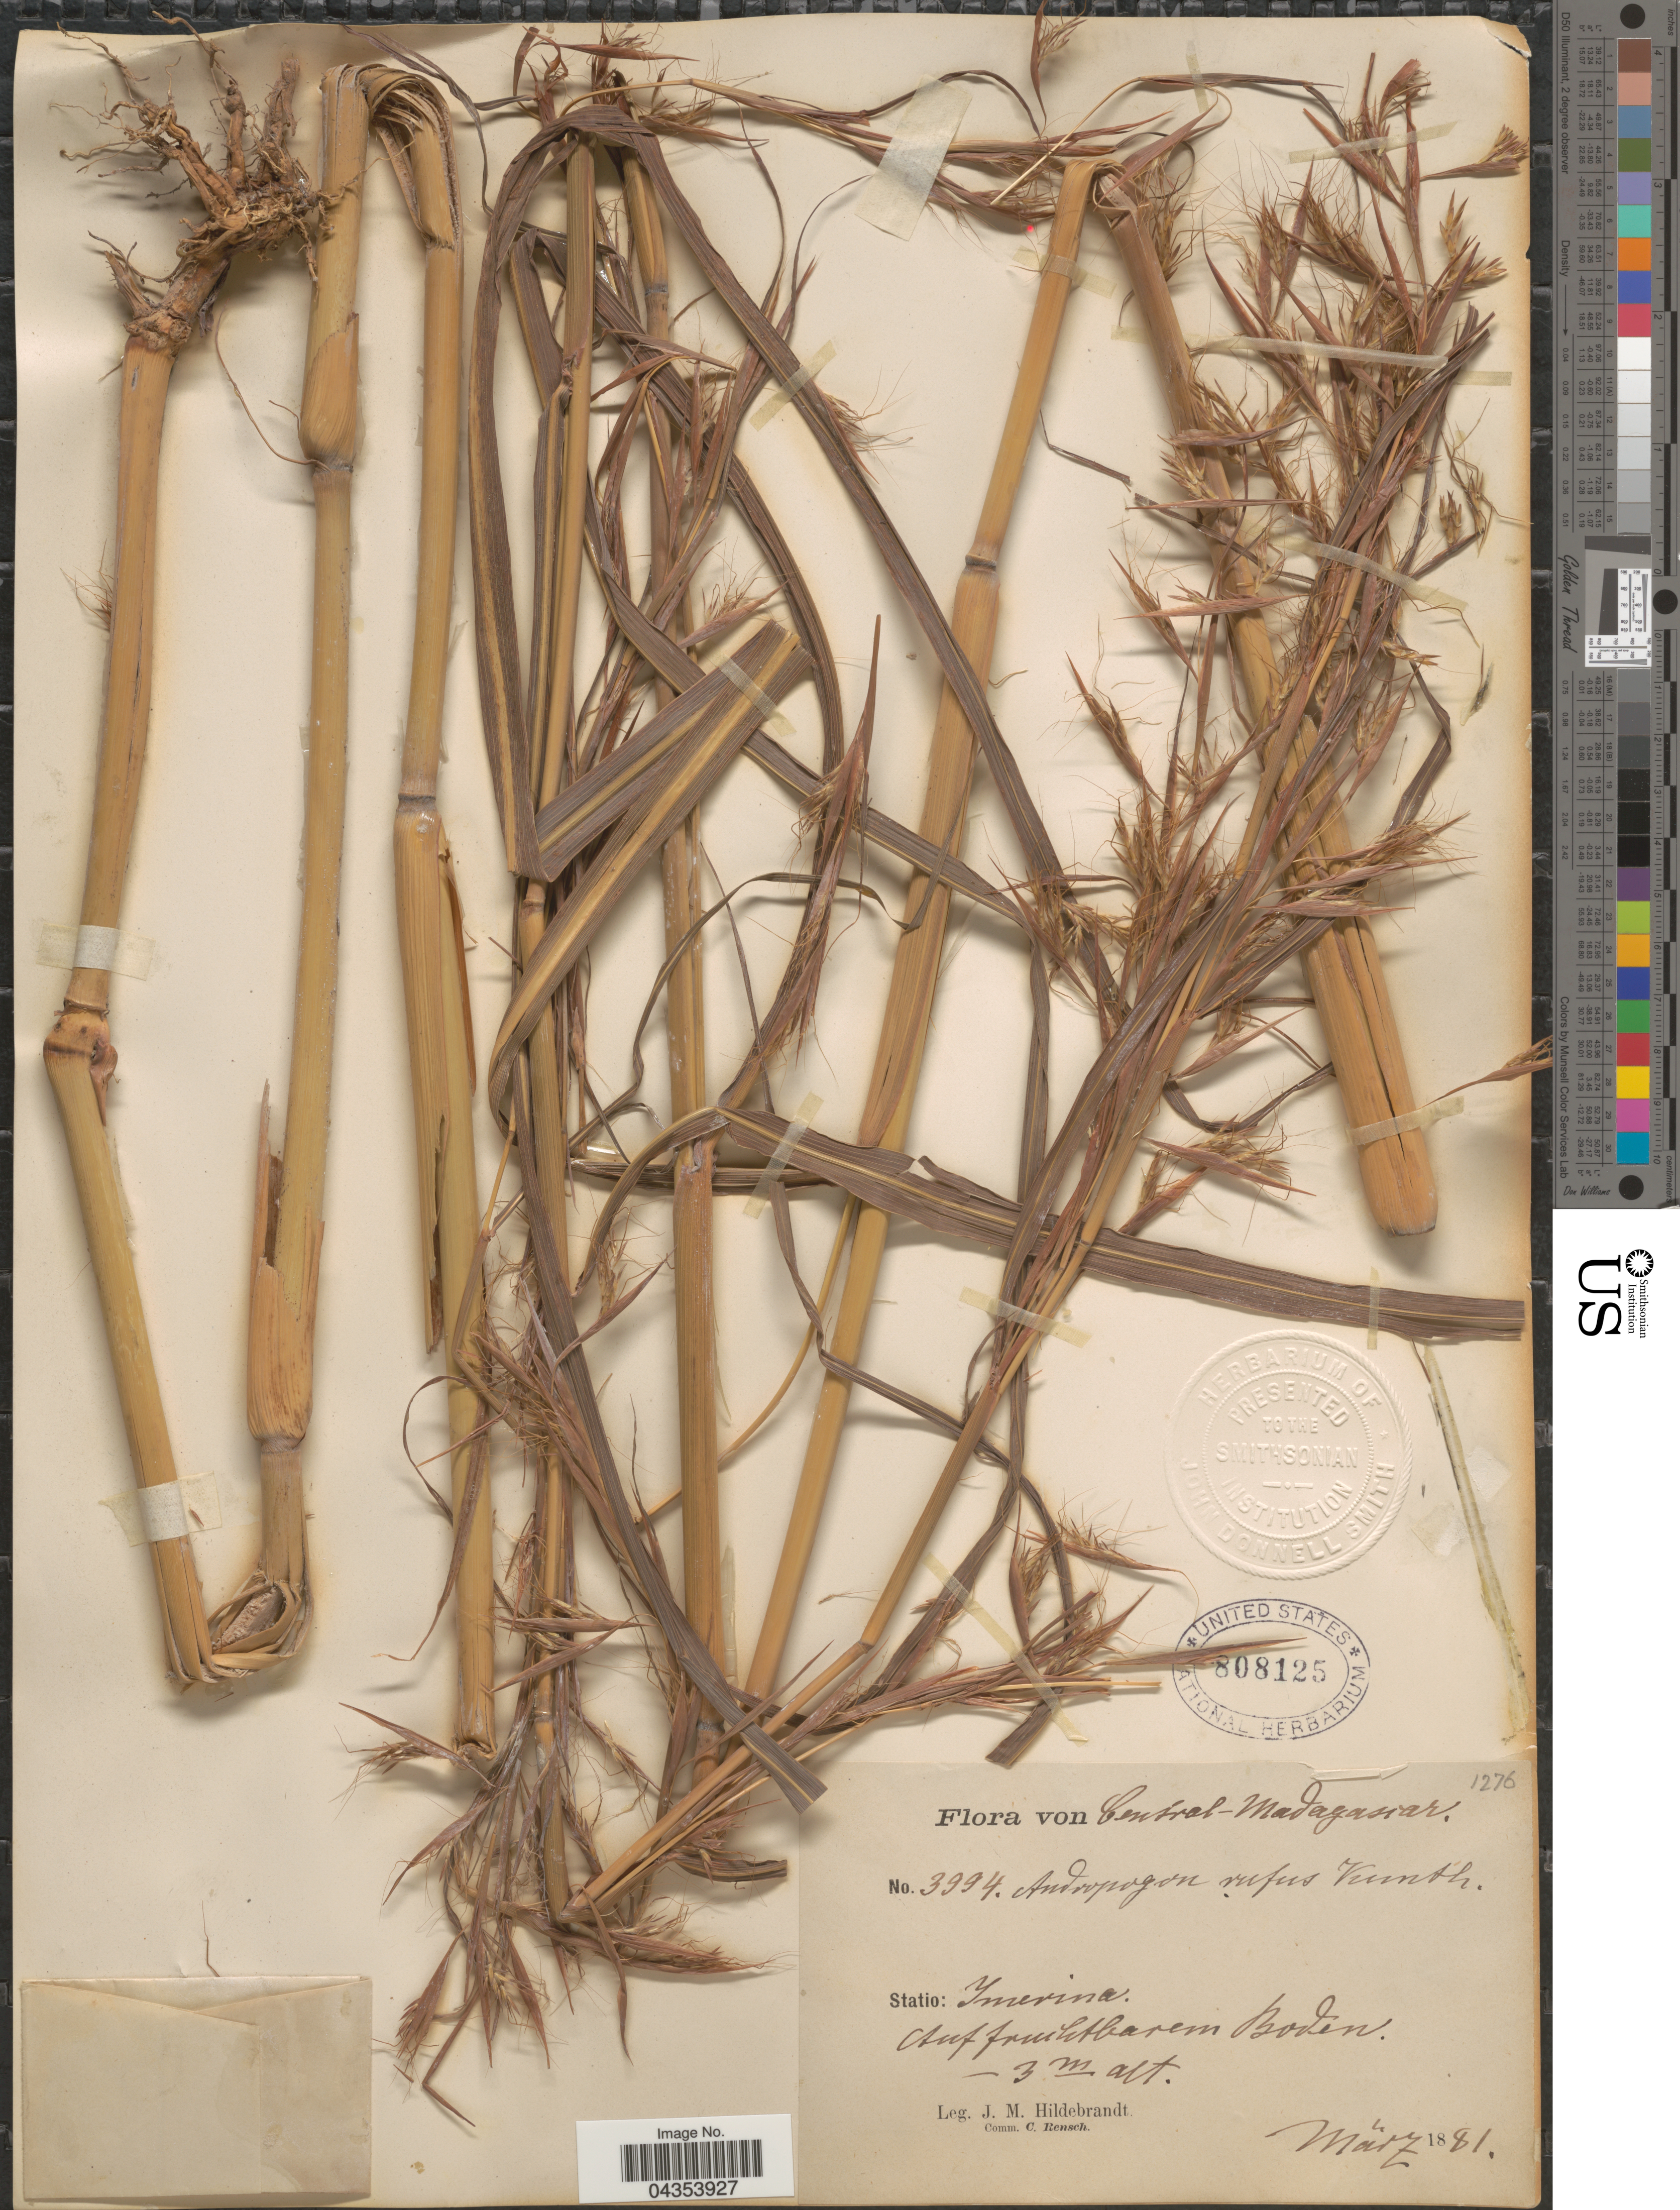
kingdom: Plantae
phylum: Tracheophyta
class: Liliopsida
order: Poales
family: Poaceae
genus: Hyparrhenia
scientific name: Hyparrhenia rufa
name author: (Nees) Stapf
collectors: J. Hildebrandt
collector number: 3994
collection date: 1881-03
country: Madagascar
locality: Central-Madagascar. Statio: Imerina. Auf fruchtbarem Boden.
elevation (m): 3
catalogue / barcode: US 808125